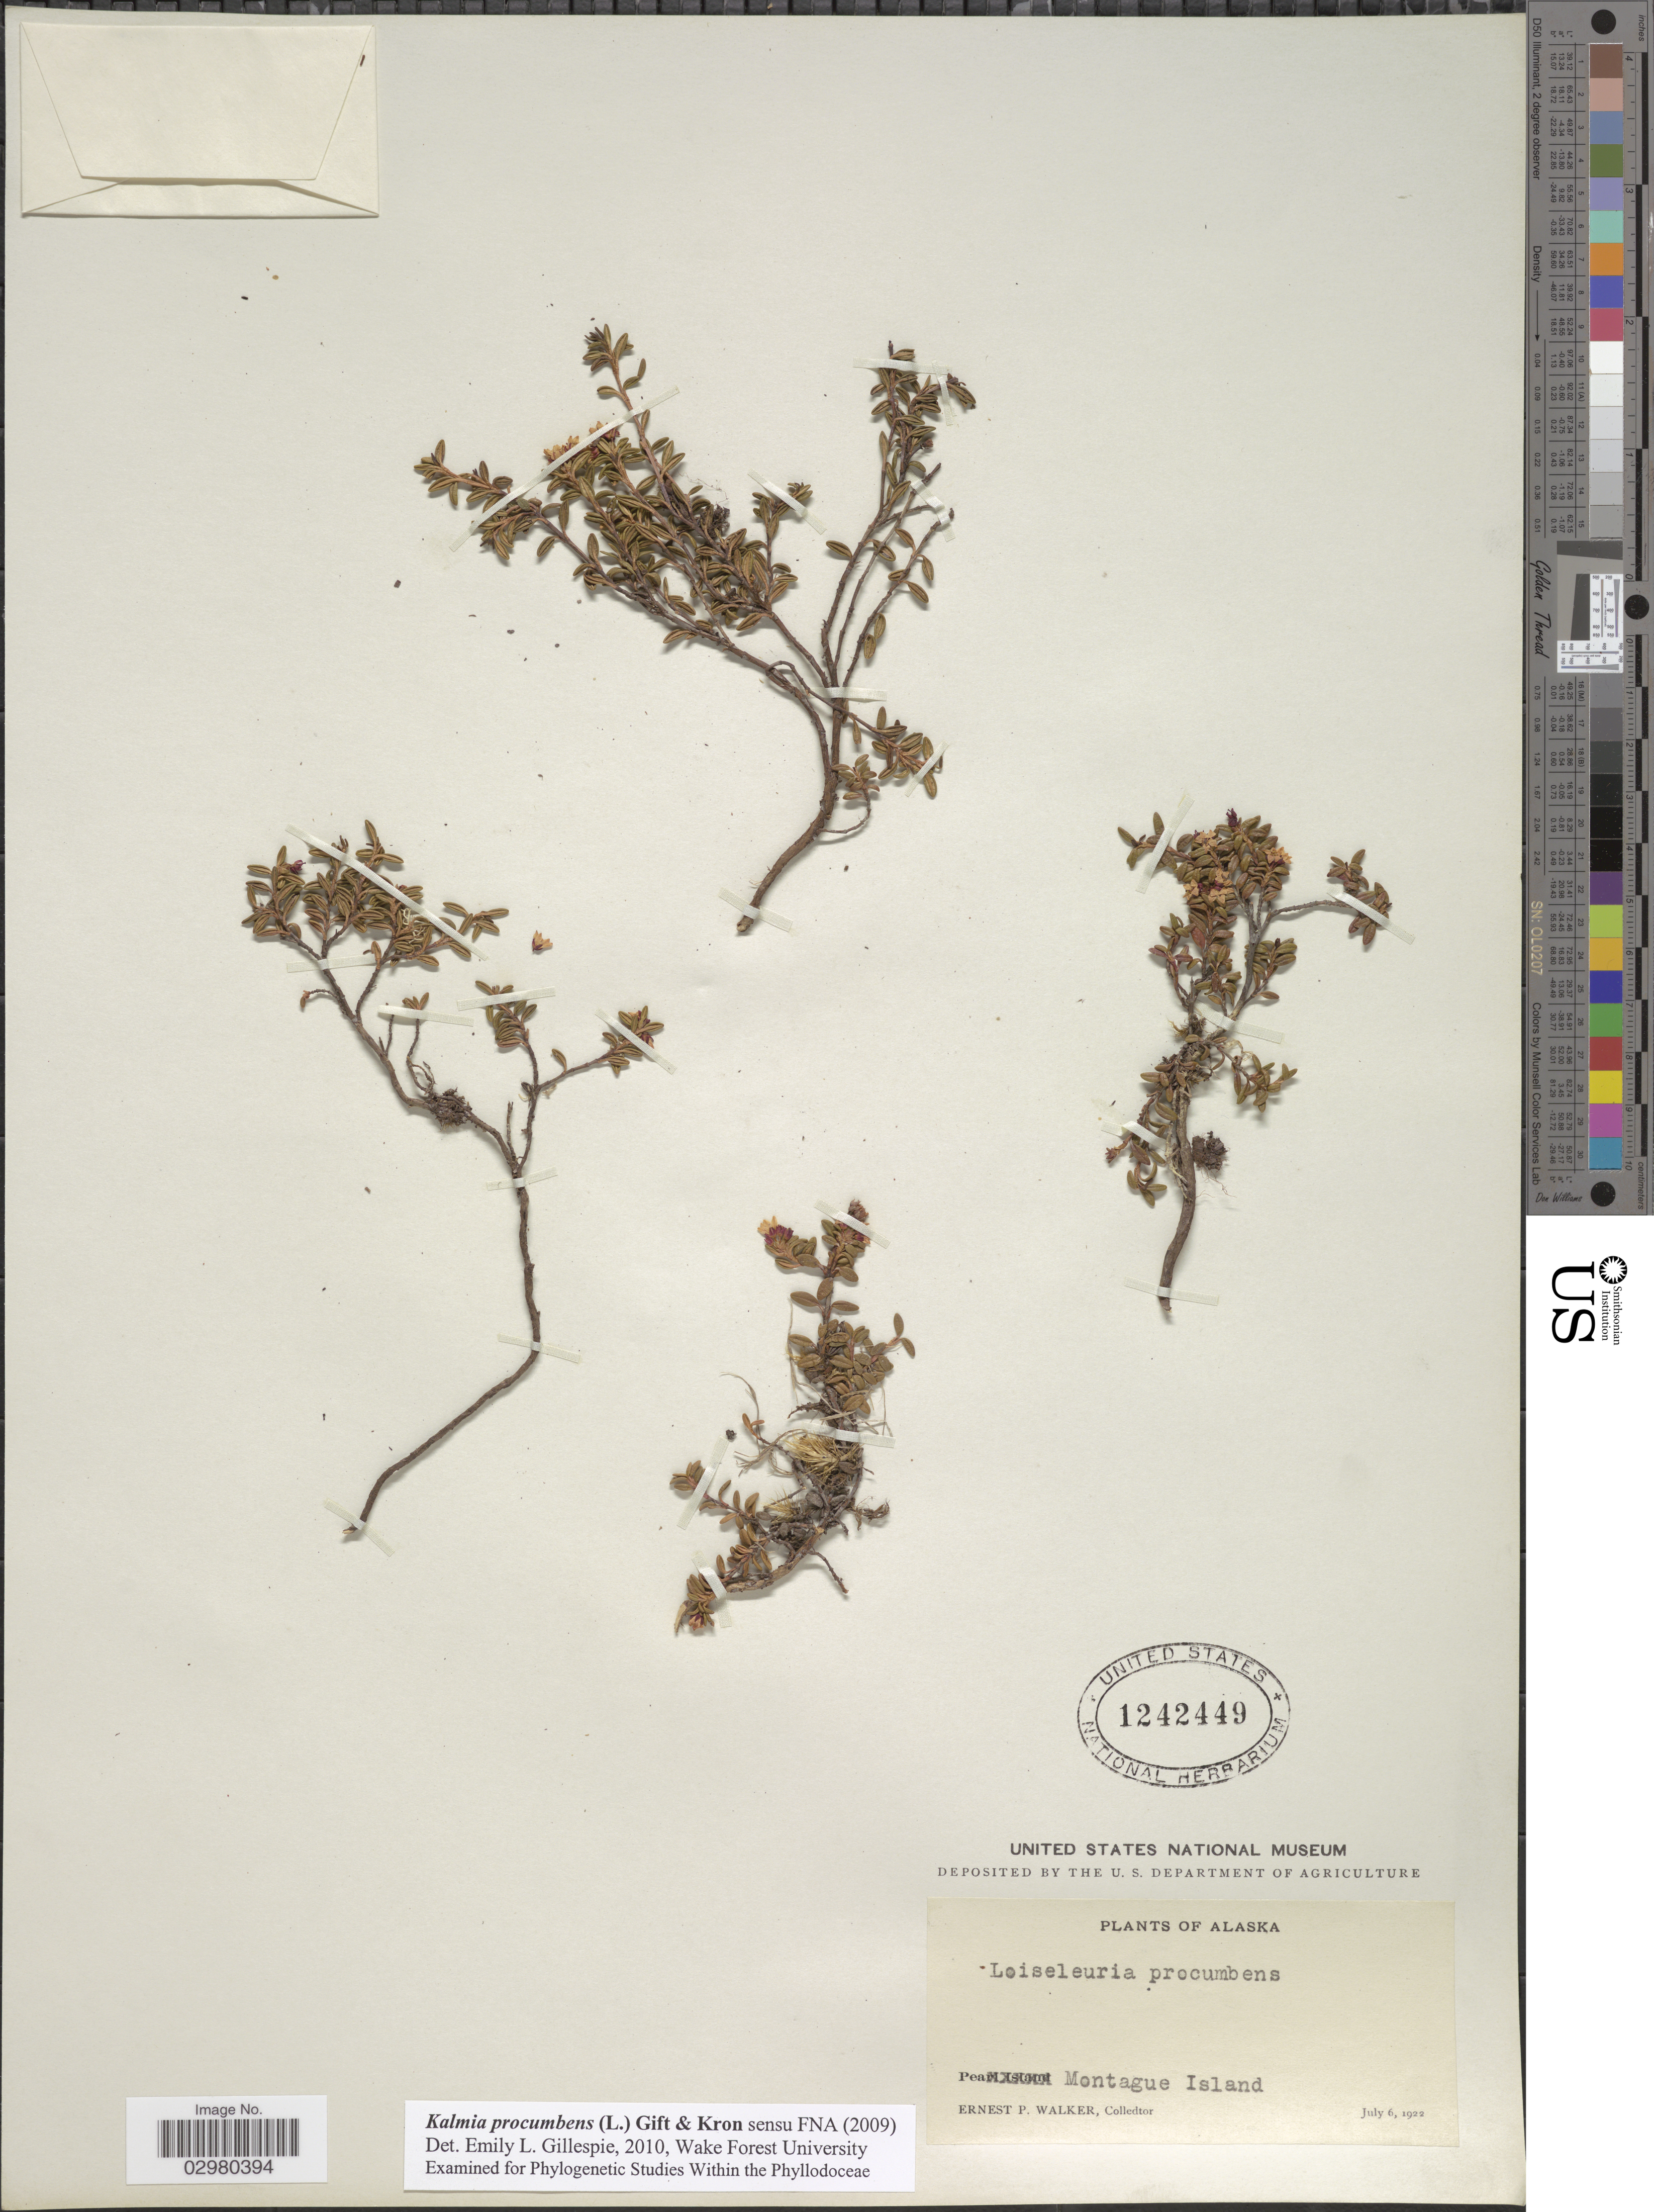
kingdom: Plantae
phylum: Tracheophyta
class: Magnoliopsida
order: Ericales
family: Ericaceae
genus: Loiseleuria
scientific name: Loiseleuria procumbens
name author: (L.) Desv.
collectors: E. P. Walker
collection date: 1922-07-06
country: United States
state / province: Alaska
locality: Montague Island.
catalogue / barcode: US 1242449